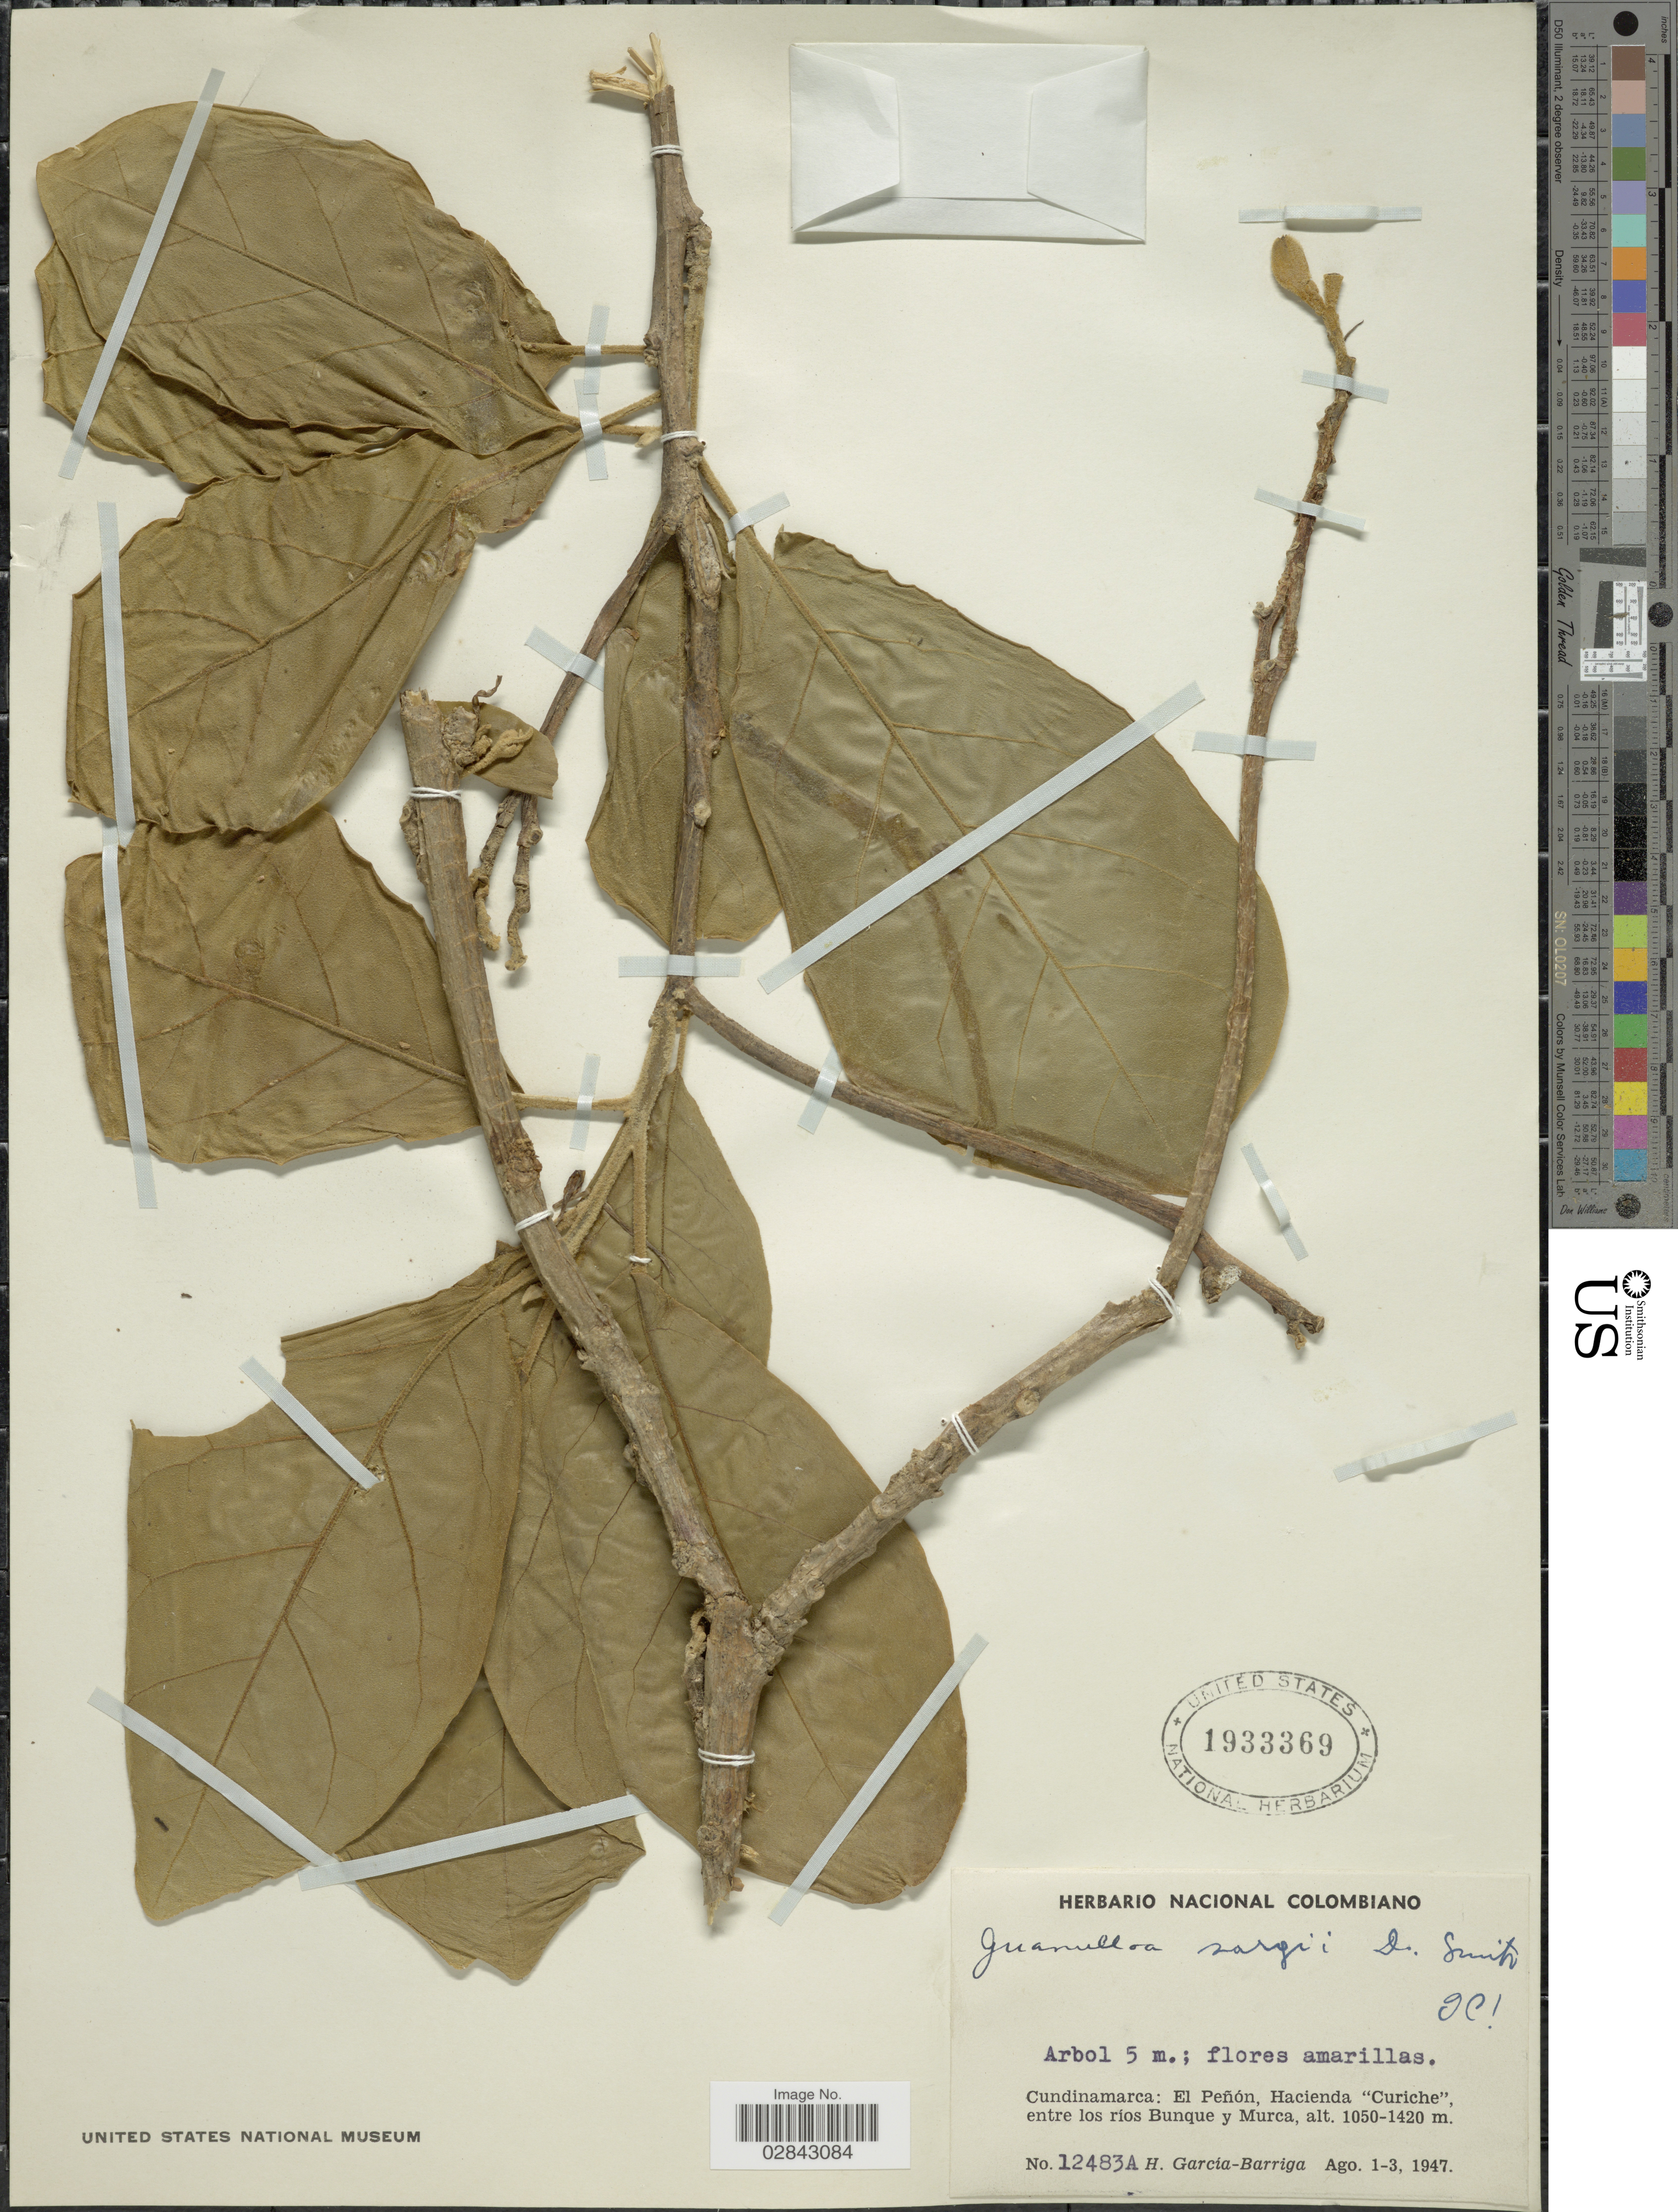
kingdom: Plantae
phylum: Tracheophyta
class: Magnoliopsida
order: Solanales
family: Solanaceae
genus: Juanulloa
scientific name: Juanulloa mexicana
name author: Miers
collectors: H. García Barriga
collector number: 12483A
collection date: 1947-08-01/1947-08-03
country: Colombia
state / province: Cundinamarca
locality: El Peñón, Hacienda "Curiche", entre los ríos Bunque y Murca.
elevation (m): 1050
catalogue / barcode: US 1933369